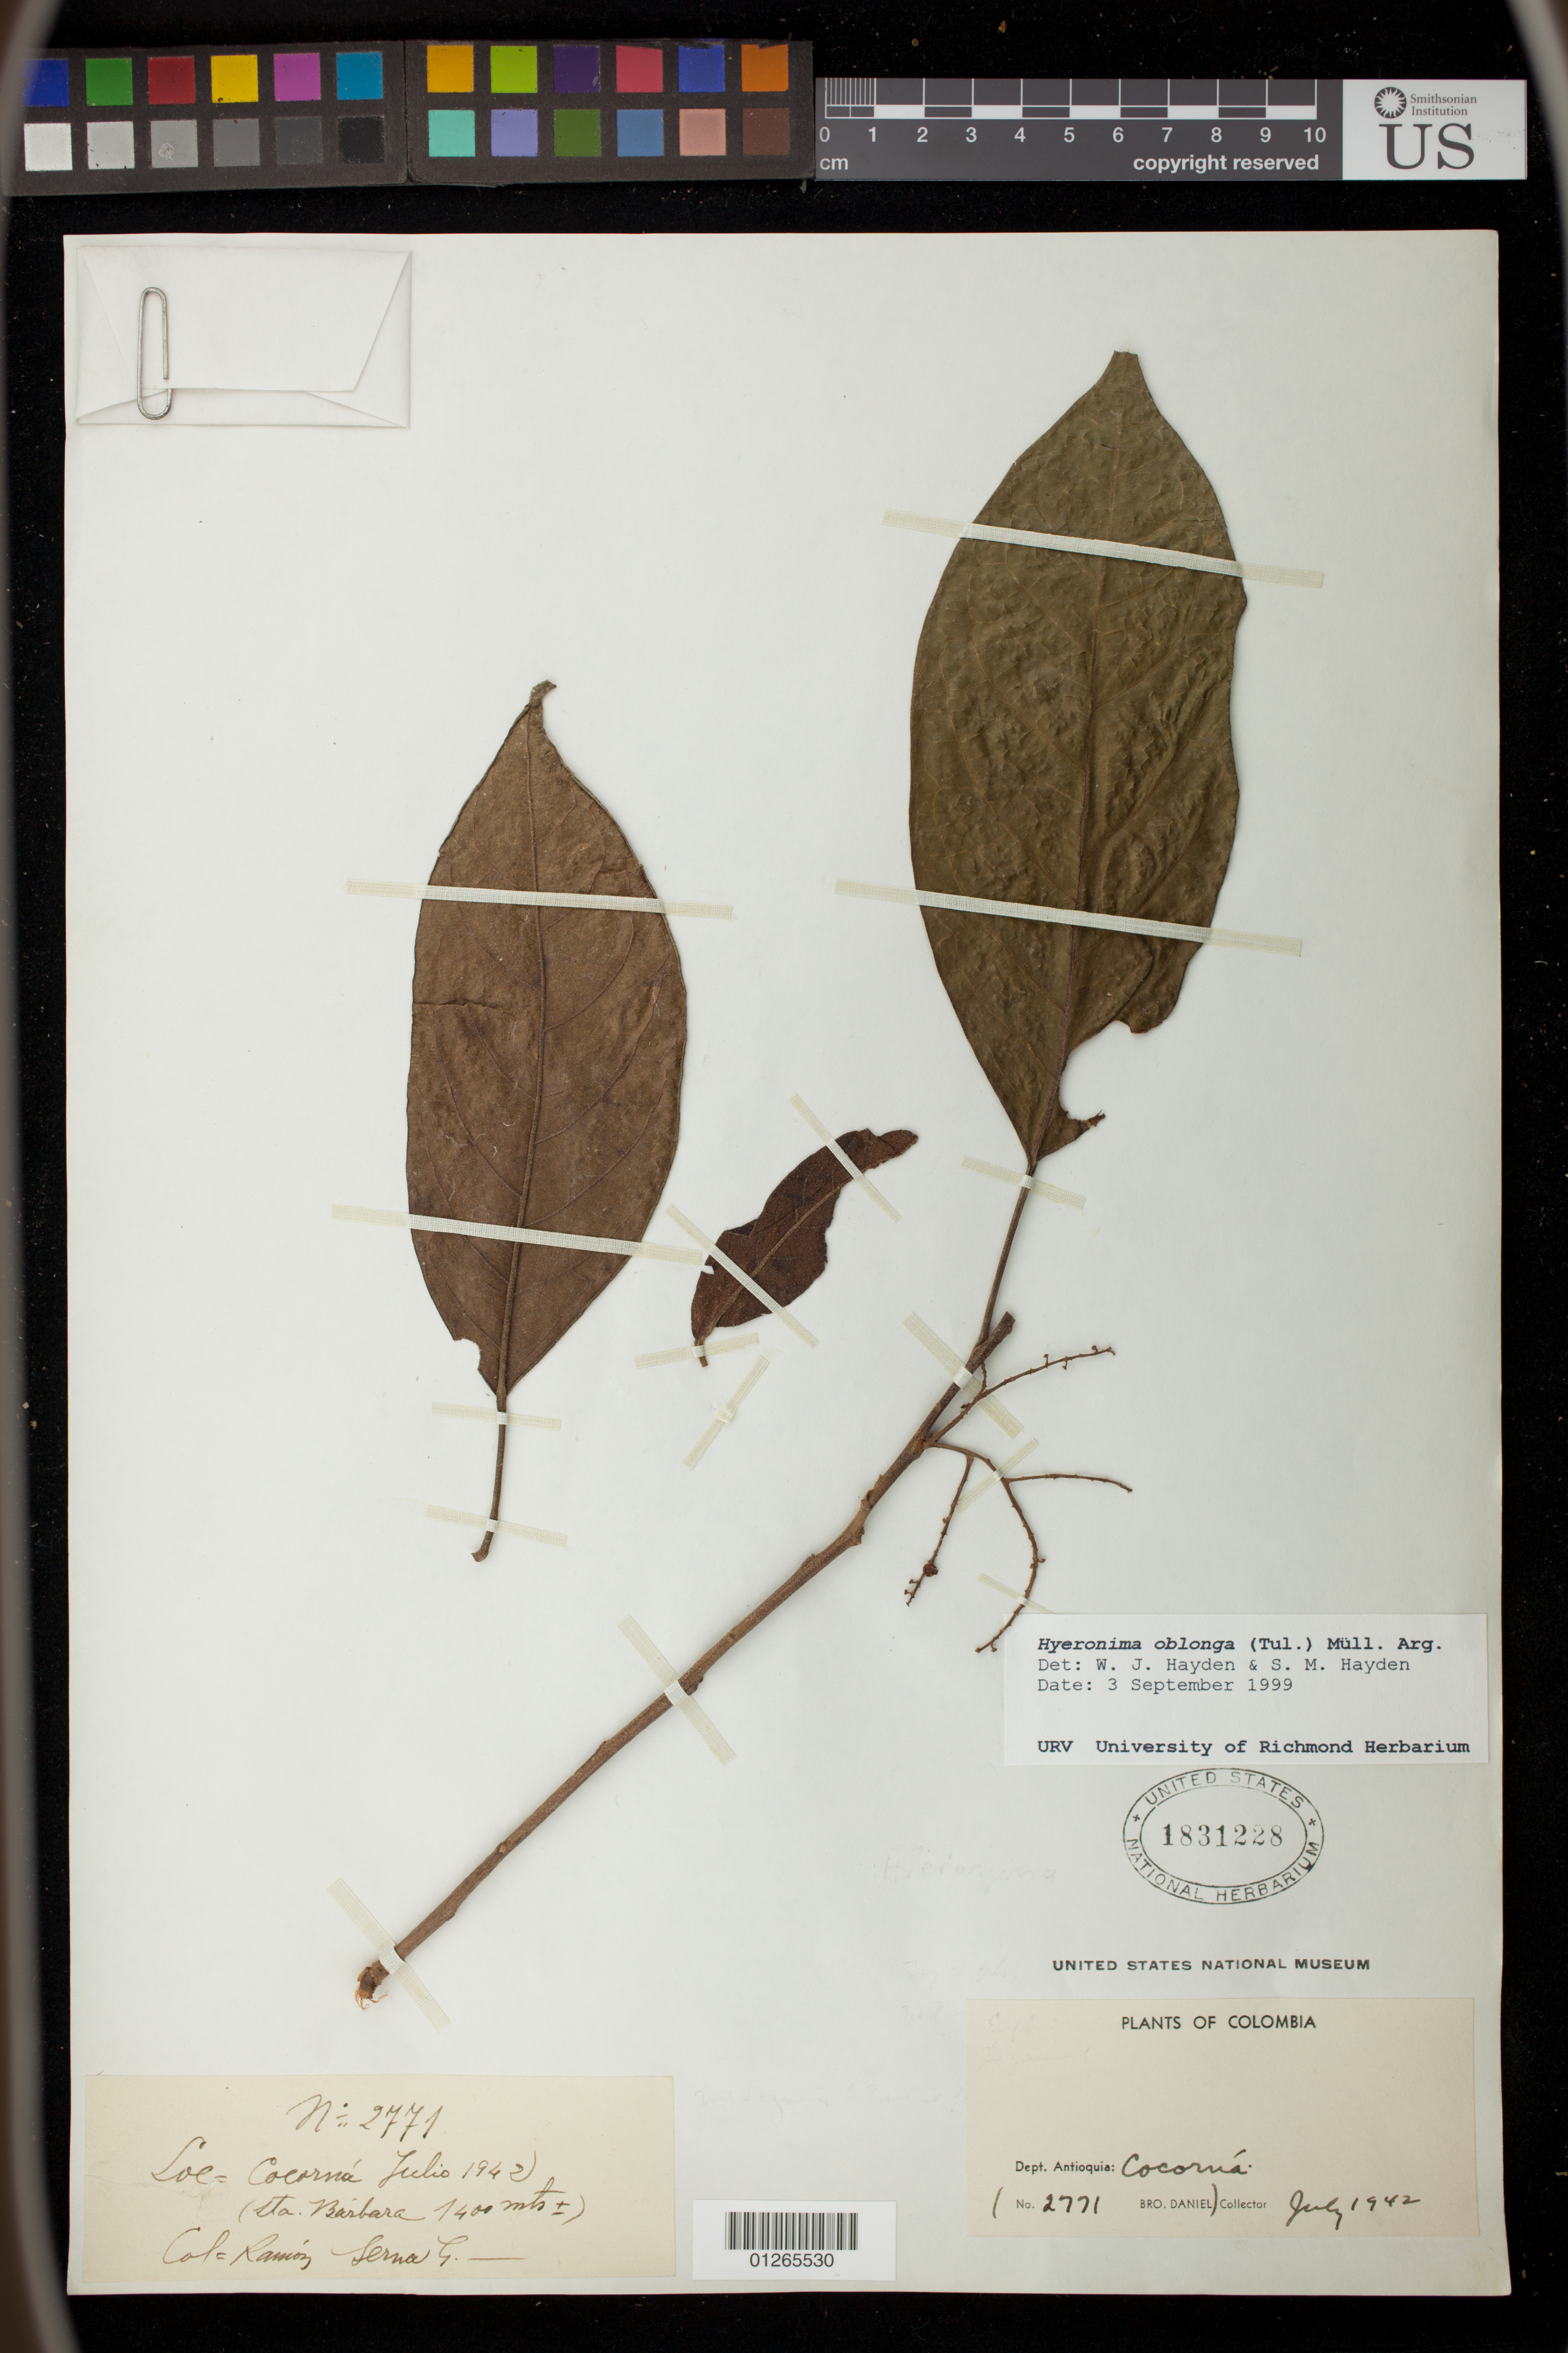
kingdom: Plantae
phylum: Tracheophyta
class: Magnoliopsida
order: Malpighiales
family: Phyllanthaceae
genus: Hieronyma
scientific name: Hieronyma oblonga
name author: (Tul.) Müll. Arg.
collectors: Bro. Daniel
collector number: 2771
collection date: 1942-07-01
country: Colombia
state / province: Antioquia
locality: Costa del Pacifico, rio Micay, en Guayabal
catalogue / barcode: US 1831228